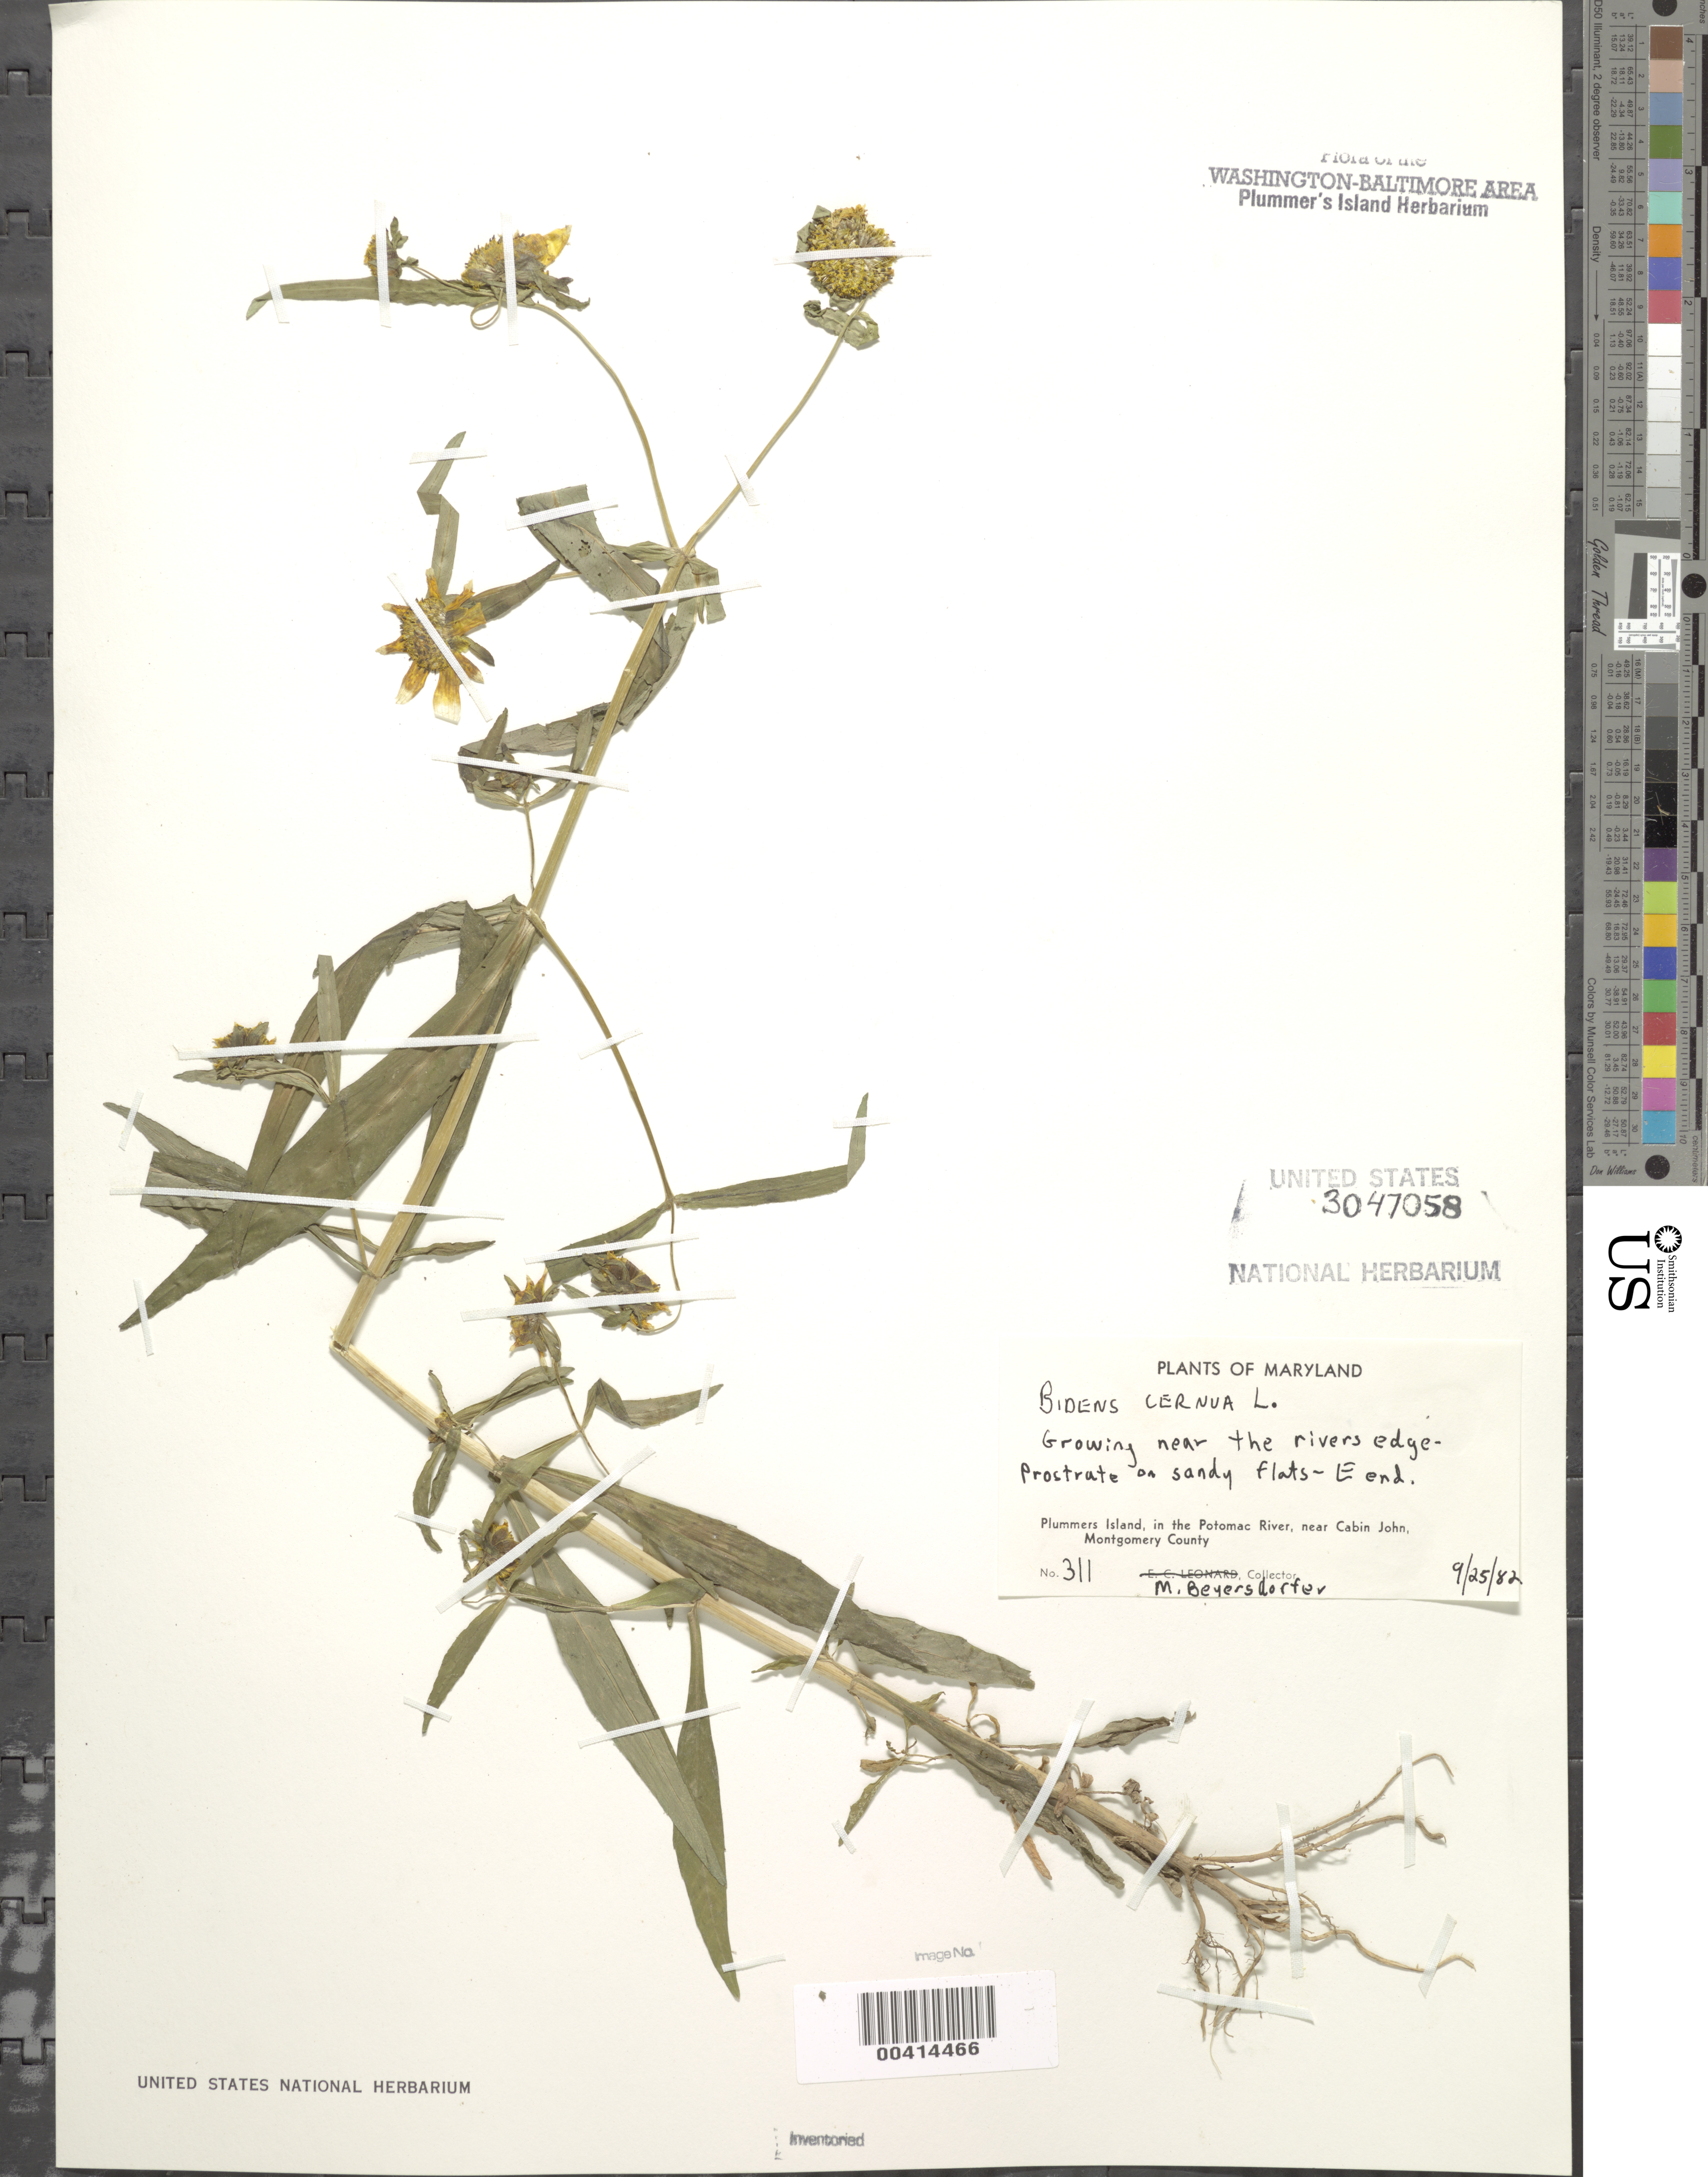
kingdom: Plantae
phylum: Tracheophyta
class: Magnoliopsida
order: Asterales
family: Asteraceae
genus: Bidens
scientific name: Bidens cernua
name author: L.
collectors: M. Beyersdorfer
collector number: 311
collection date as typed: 25 Sep 1982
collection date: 1982-09-25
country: United States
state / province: Maryland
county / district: Montgomery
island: Plummers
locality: Plummer's Island; near rivers edge - east end C. & O. Canal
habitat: Sandy flats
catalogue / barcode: US 3047058